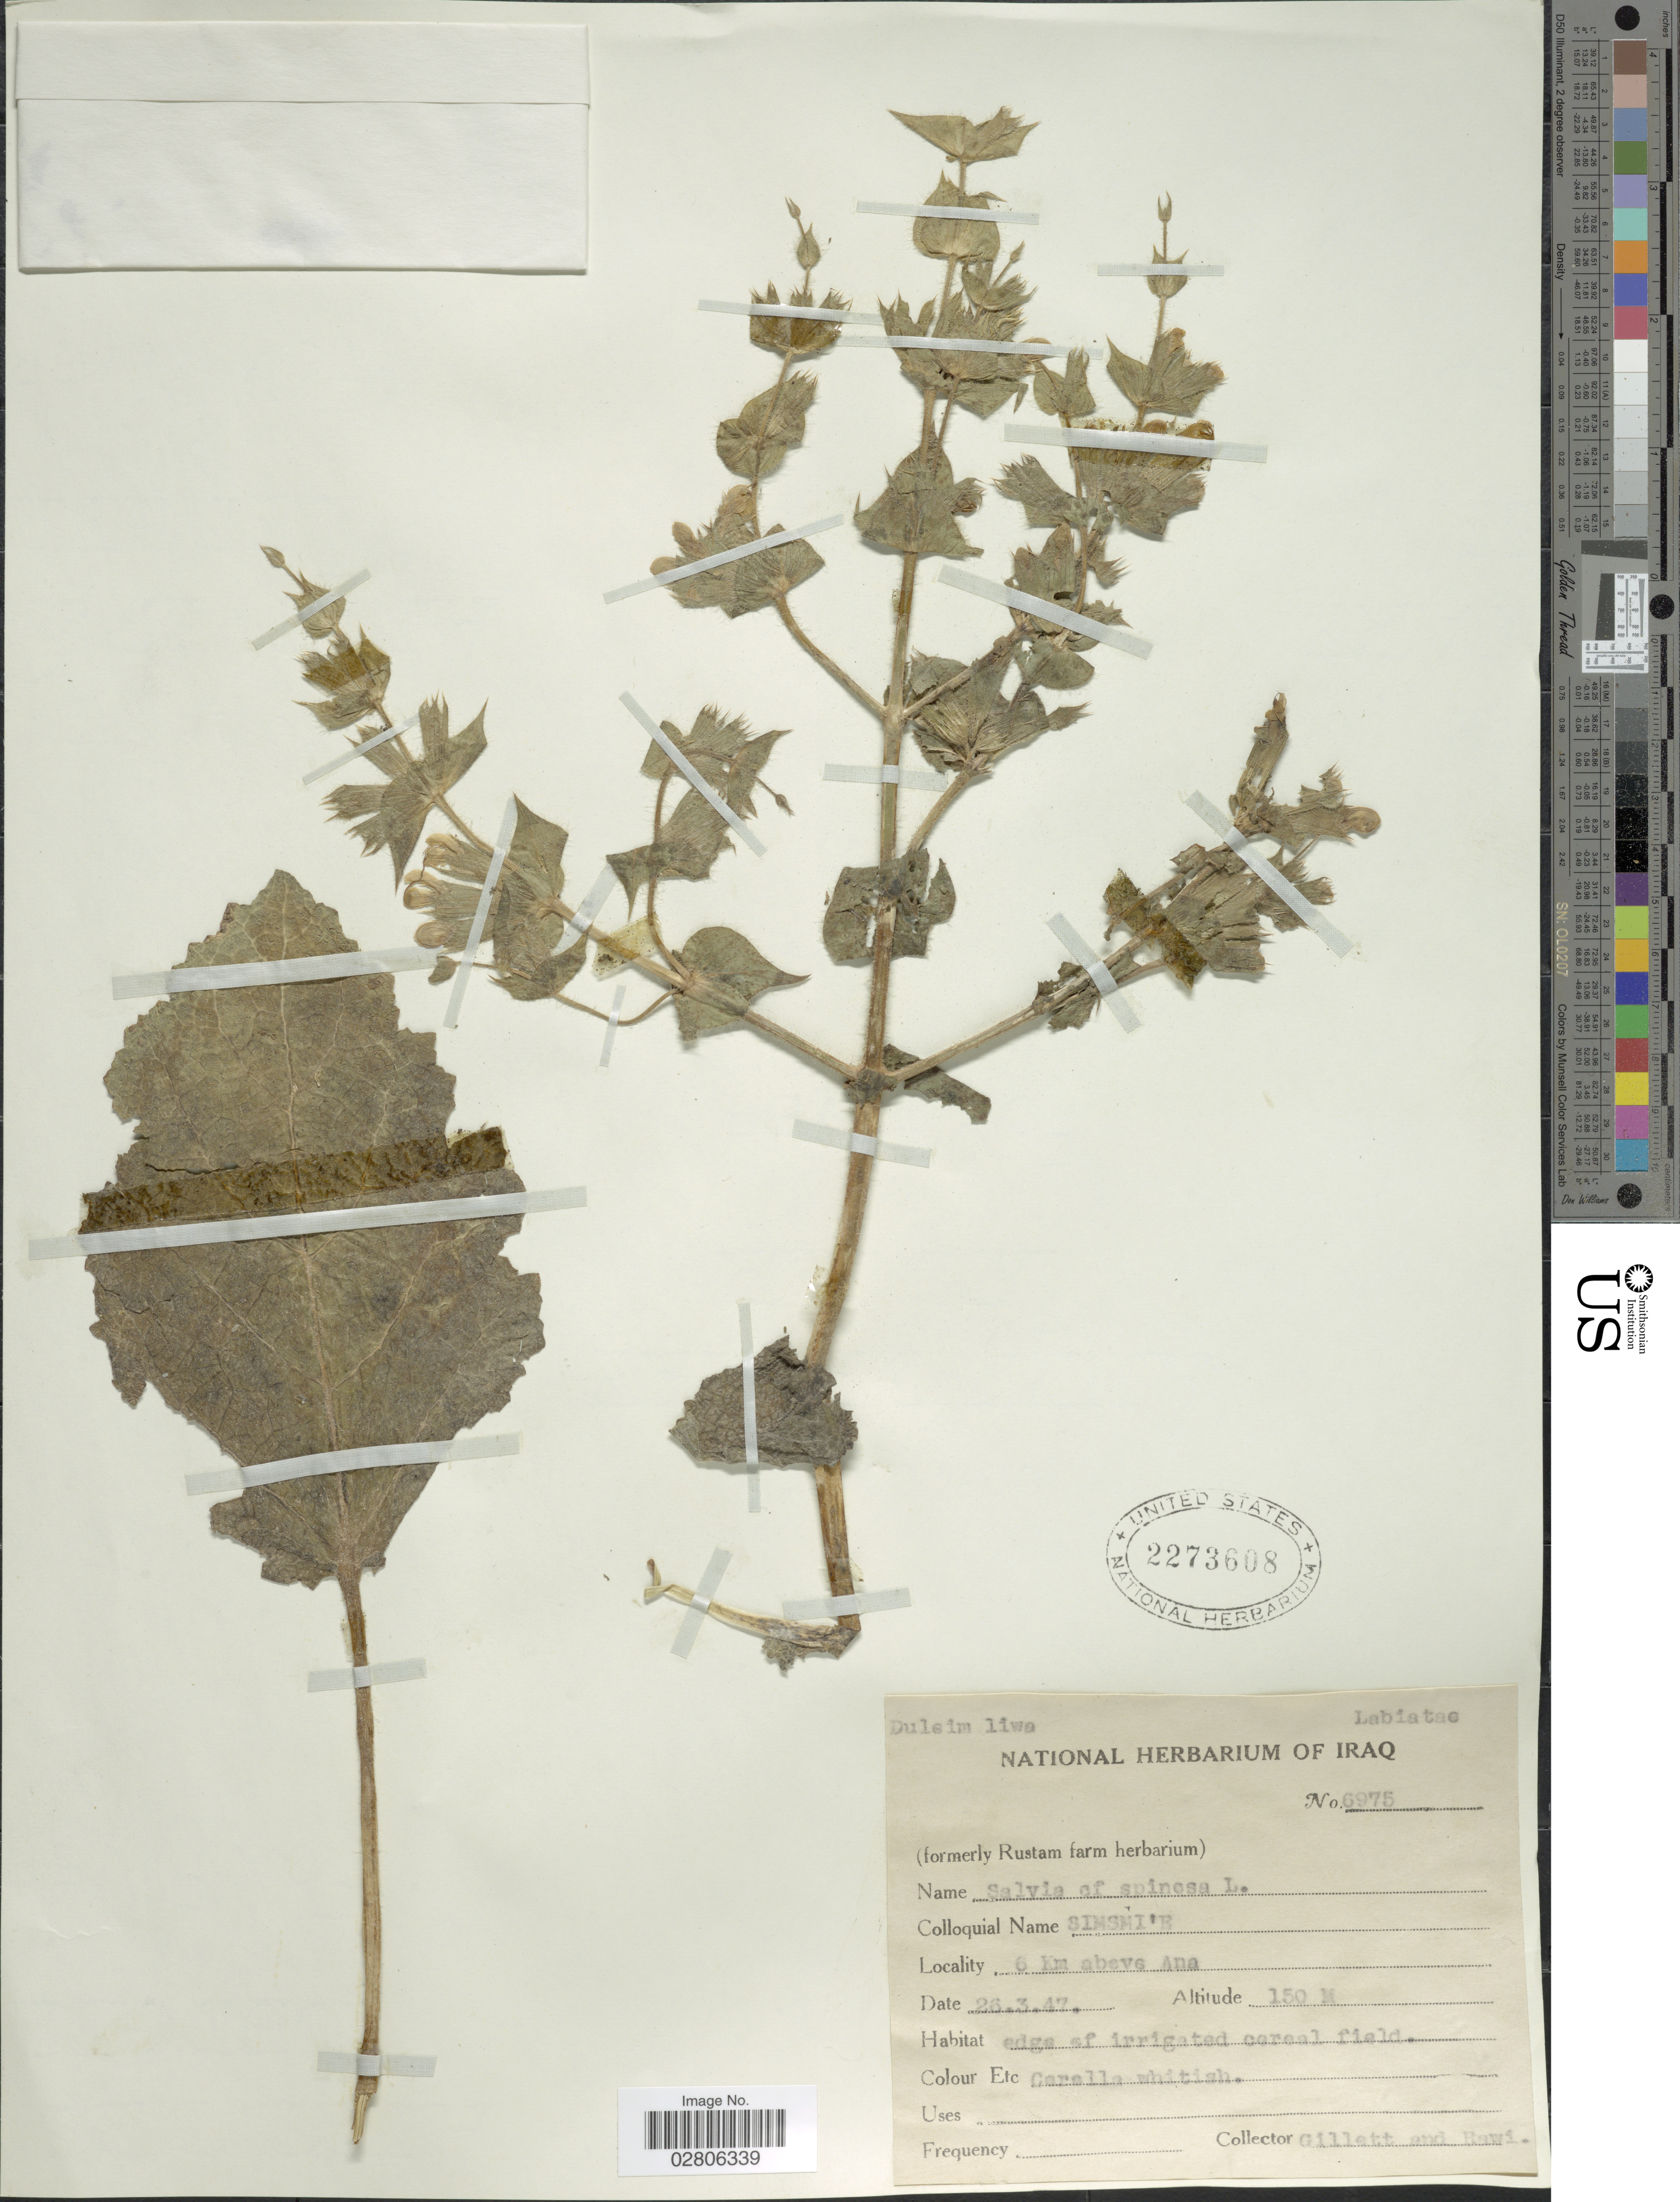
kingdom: Plantae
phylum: Tracheophyta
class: Magnoliopsida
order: Lamiales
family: Lamiaceae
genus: Salvia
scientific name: Salvia spinosa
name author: L.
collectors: Gillett, -- & -. Rawi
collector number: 6975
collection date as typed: Transcribed d/m/y: 26/3/47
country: Iraq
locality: Duleim liwa, 6 Km above Ana.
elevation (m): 150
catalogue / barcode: US 2273608